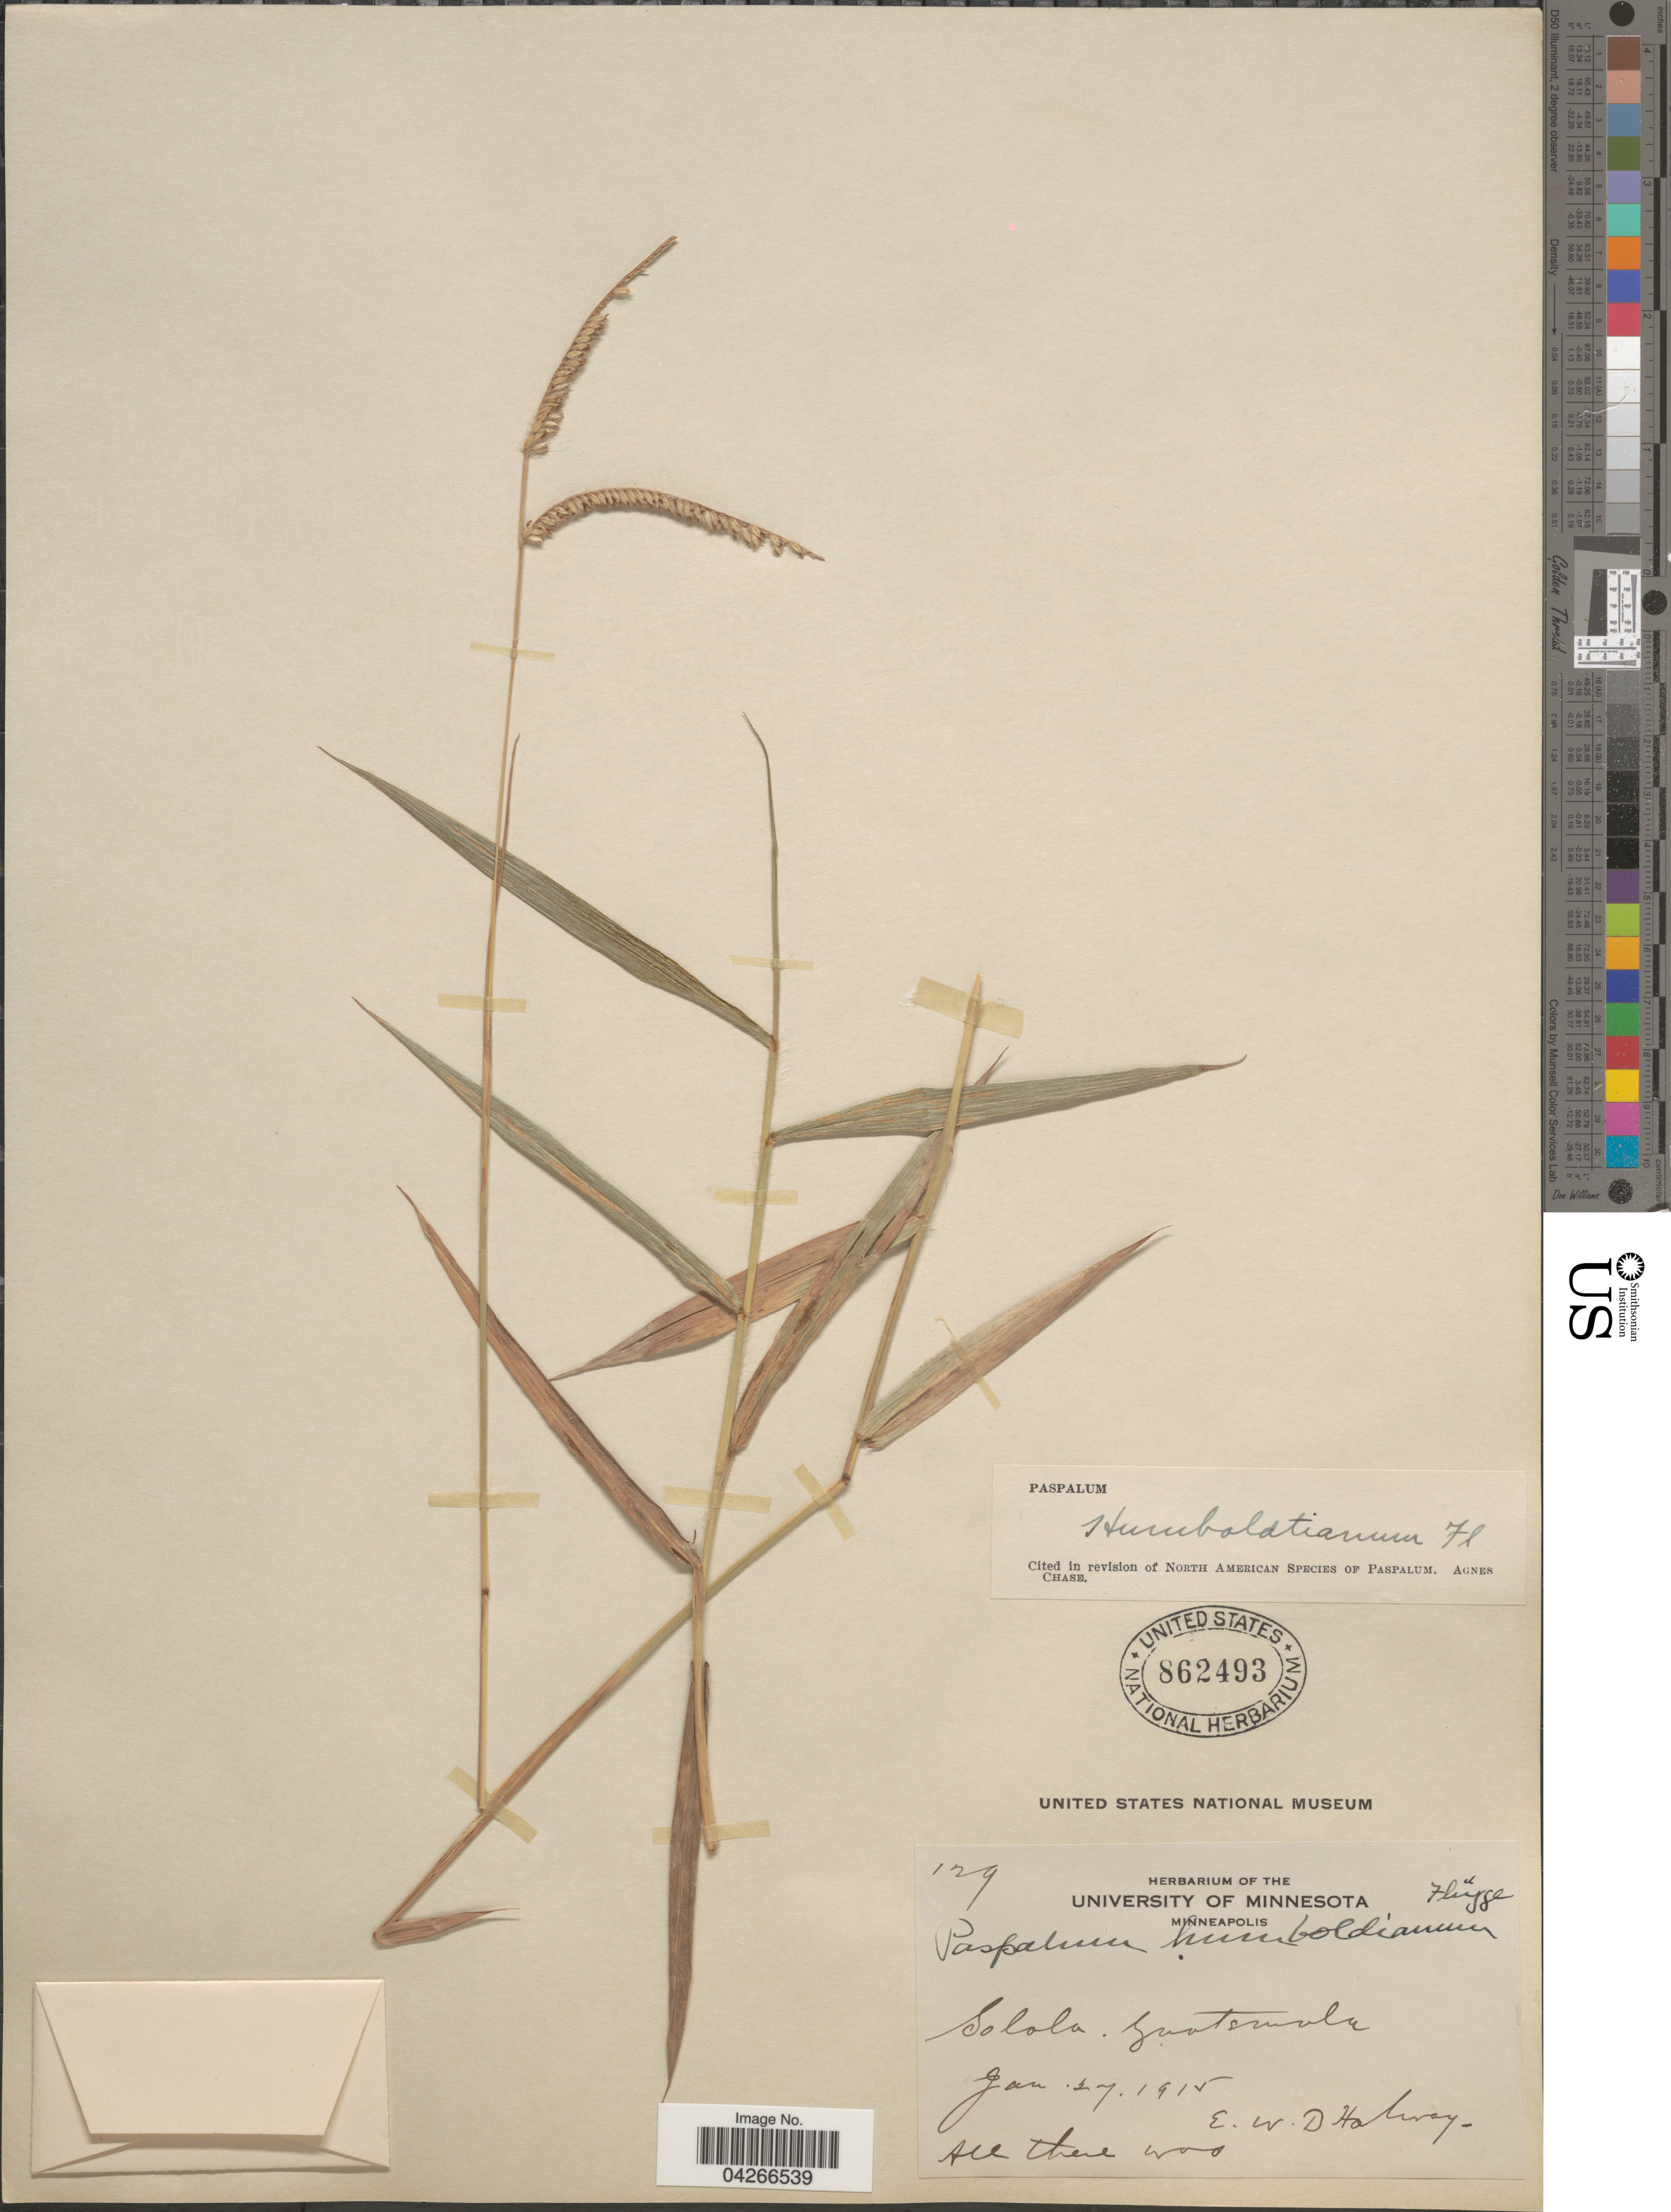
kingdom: Plantae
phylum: Tracheophyta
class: Liliopsida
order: Poales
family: Poaceae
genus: Paspalum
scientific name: Paspalum humboldtianum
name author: Flüggé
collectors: E. W. D. Holway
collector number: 129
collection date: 1915-01-27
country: Guatemala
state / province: Solola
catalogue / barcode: US 862493